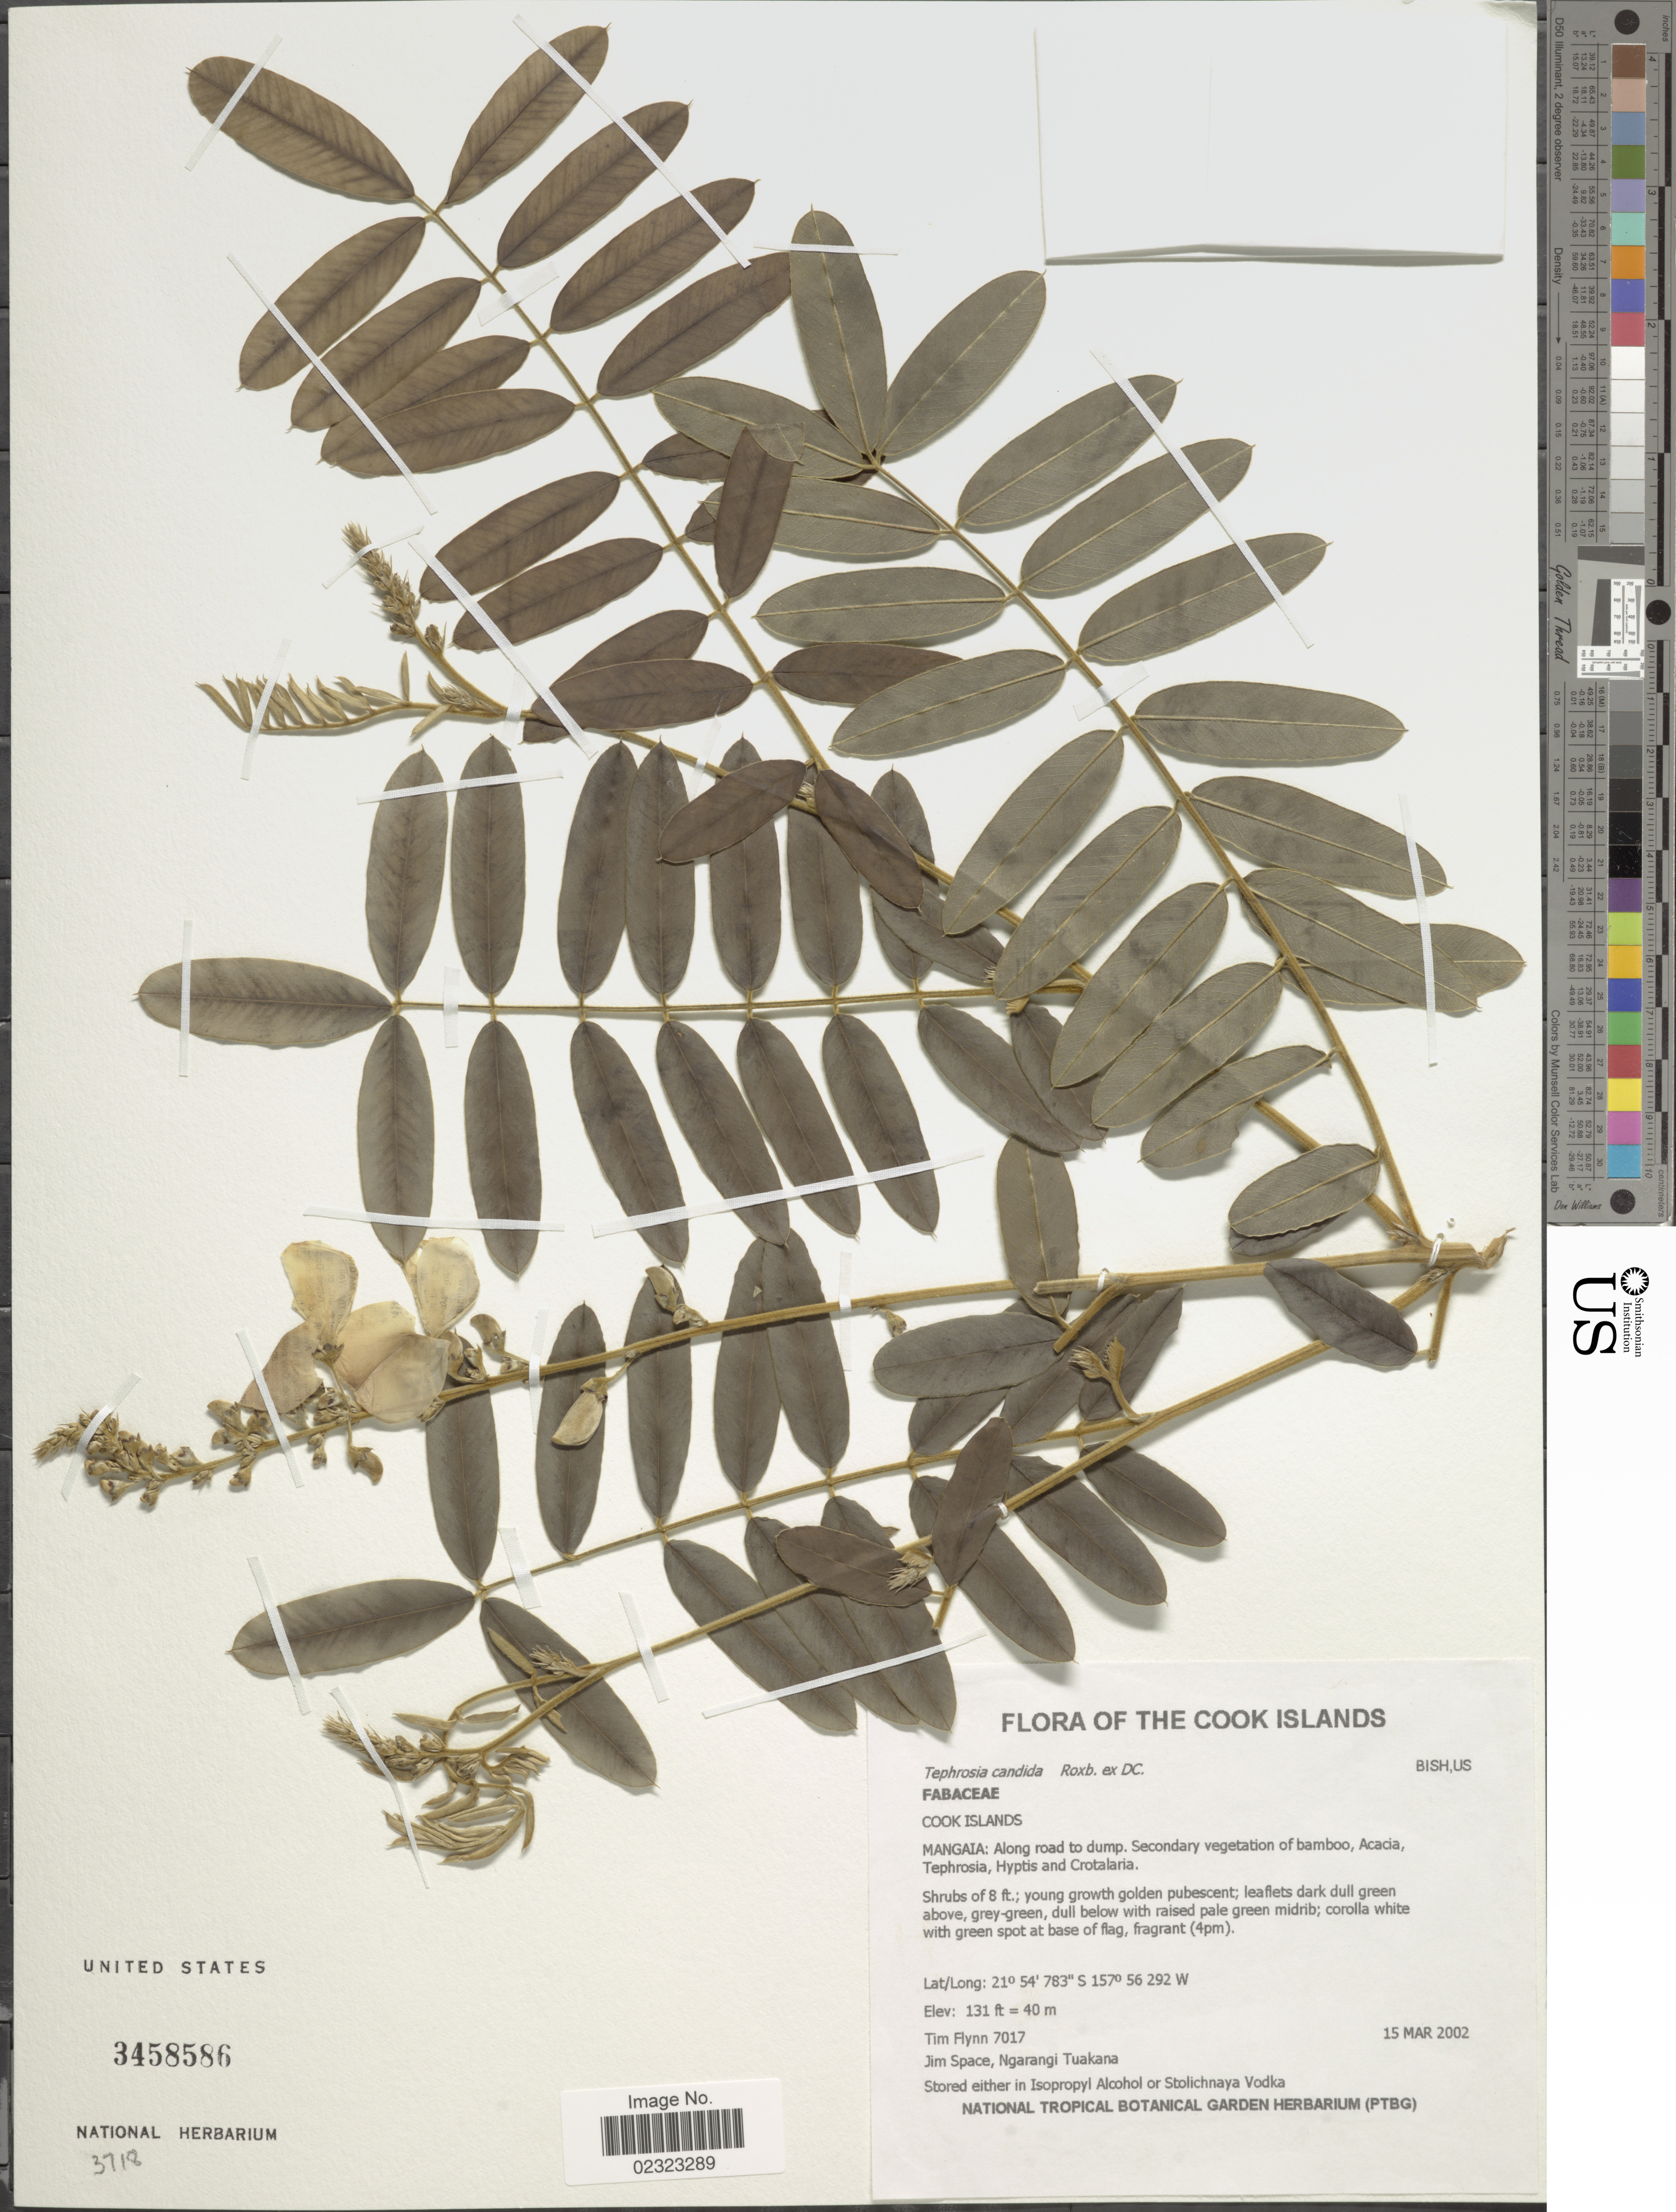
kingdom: Plantae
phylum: Tracheophyta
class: Magnoliopsida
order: Fabales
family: Fabaceae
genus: Tephrosia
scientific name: Tephrosia candida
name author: DC.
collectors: J. Flynn, J. Space & N. Tuakana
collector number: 7017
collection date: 2002-03-15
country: Cook Islands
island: Mangaia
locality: Along road to dump, secondary vegetation of bamboo.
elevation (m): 40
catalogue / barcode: US 3458586